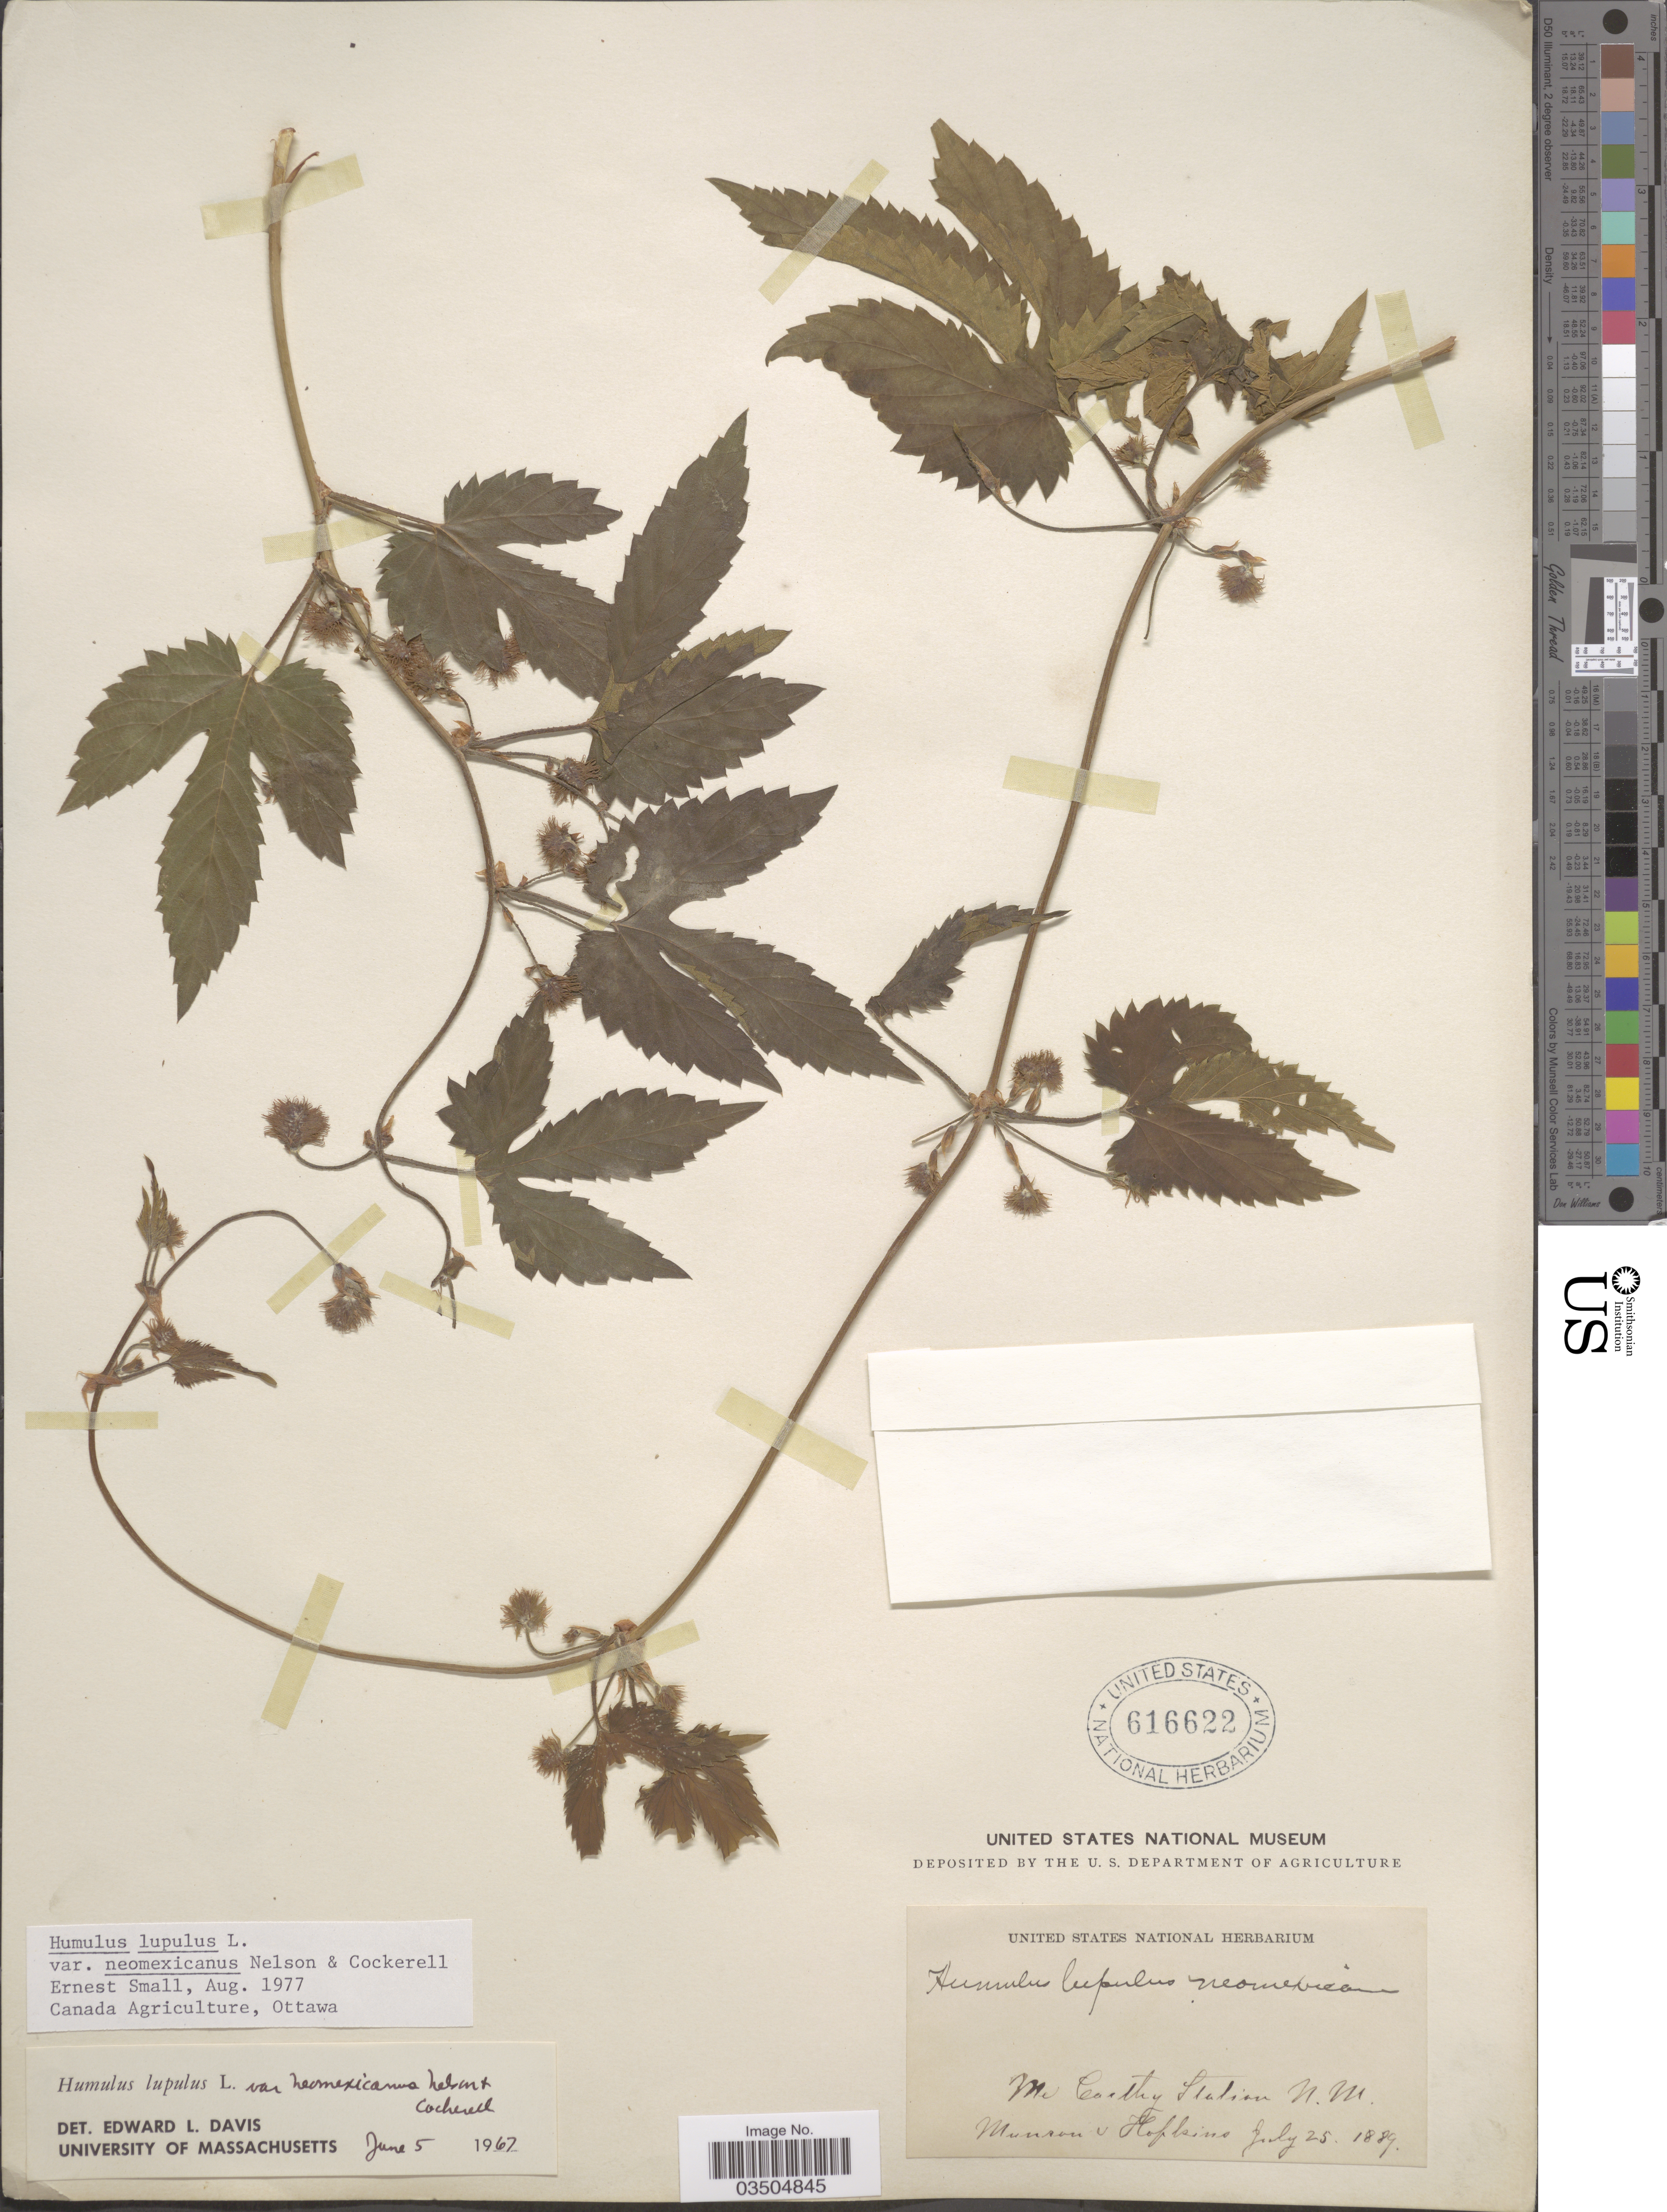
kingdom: Plantae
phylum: Tracheophyta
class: Magnoliopsida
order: Rosales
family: Cannabaceae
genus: Humulus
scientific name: Humulus neomexicanus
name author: (A. Nelson & Cockerell) Rydb.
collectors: Munson & -- Hopkins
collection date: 1889-07-25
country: United States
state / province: New Mexico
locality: Mc Carthy Station.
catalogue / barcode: US 616622